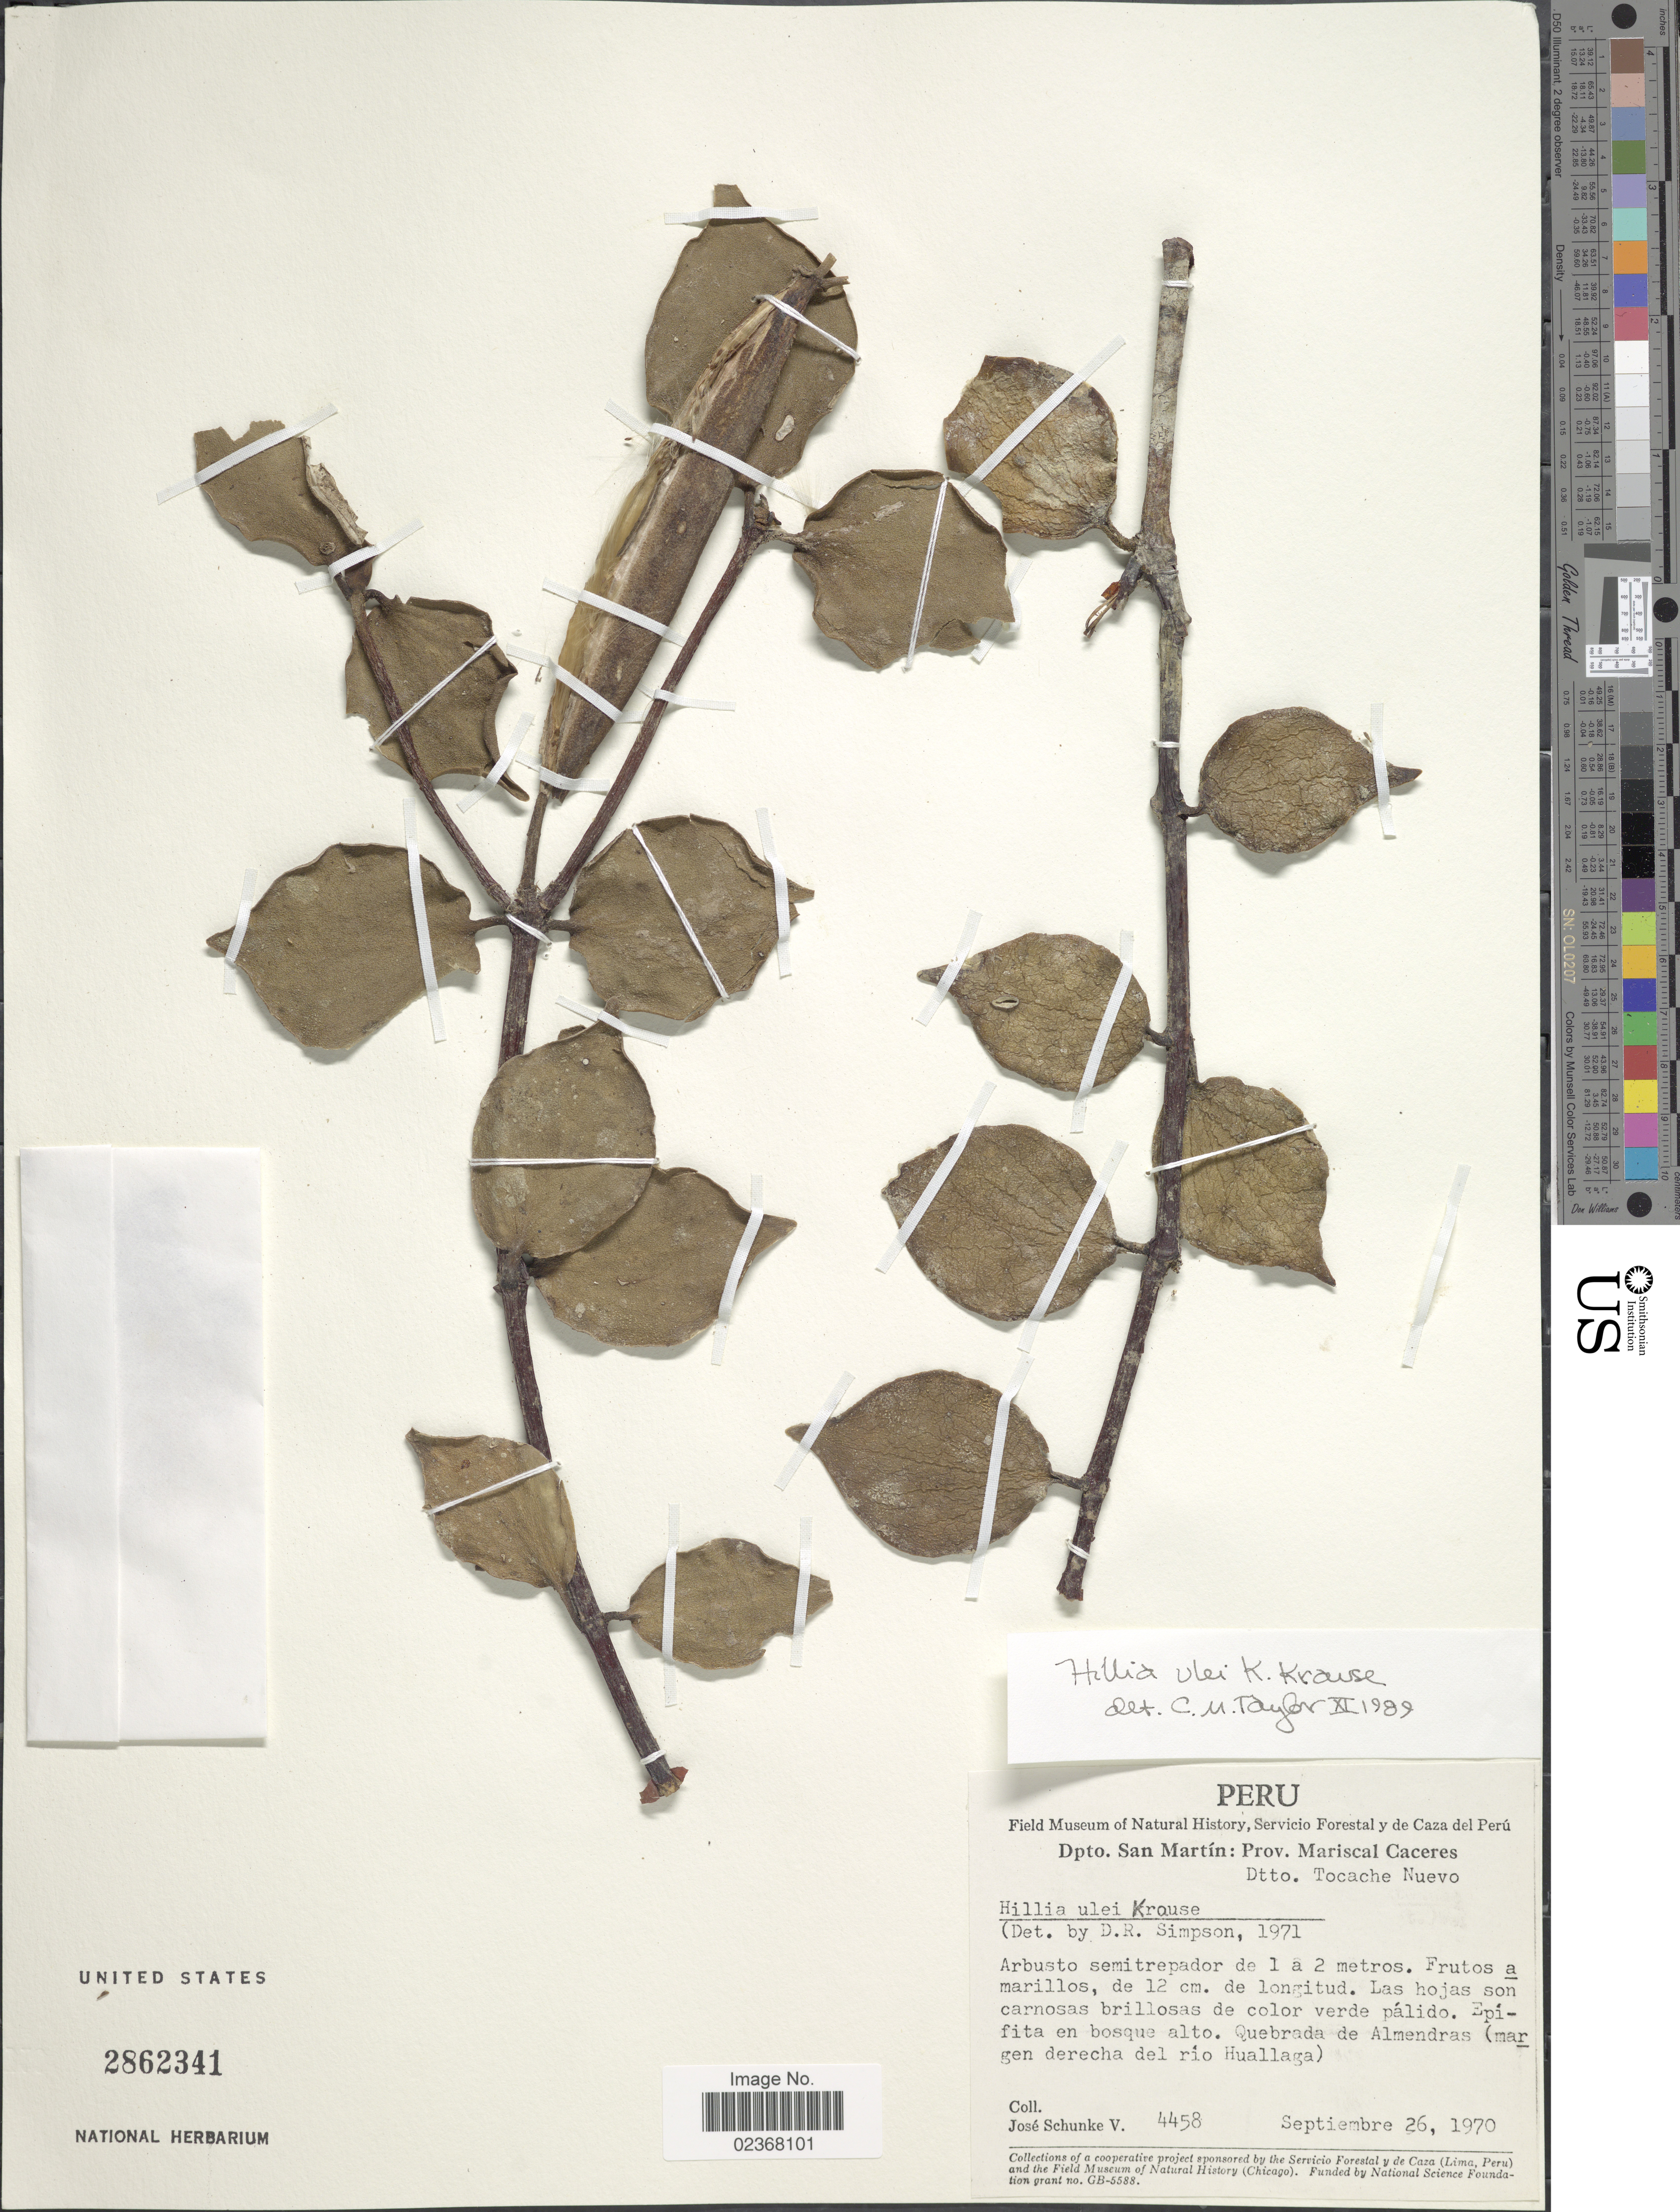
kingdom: Plantae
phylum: Tracheophyta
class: Magnoliopsida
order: Gentianales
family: Rubiaceae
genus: Hillia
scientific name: Hillia ulei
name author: K. Schum.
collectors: J. Schunke Vigo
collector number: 4458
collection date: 1970-09-26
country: Peru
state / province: San Martín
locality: Dpto. San Martin: prov. Mariscal Caceres, Dtto. Tocache Nuevo. Quebrada de Almendras (margen derecha del rio Huallaga)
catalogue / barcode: US 2862341